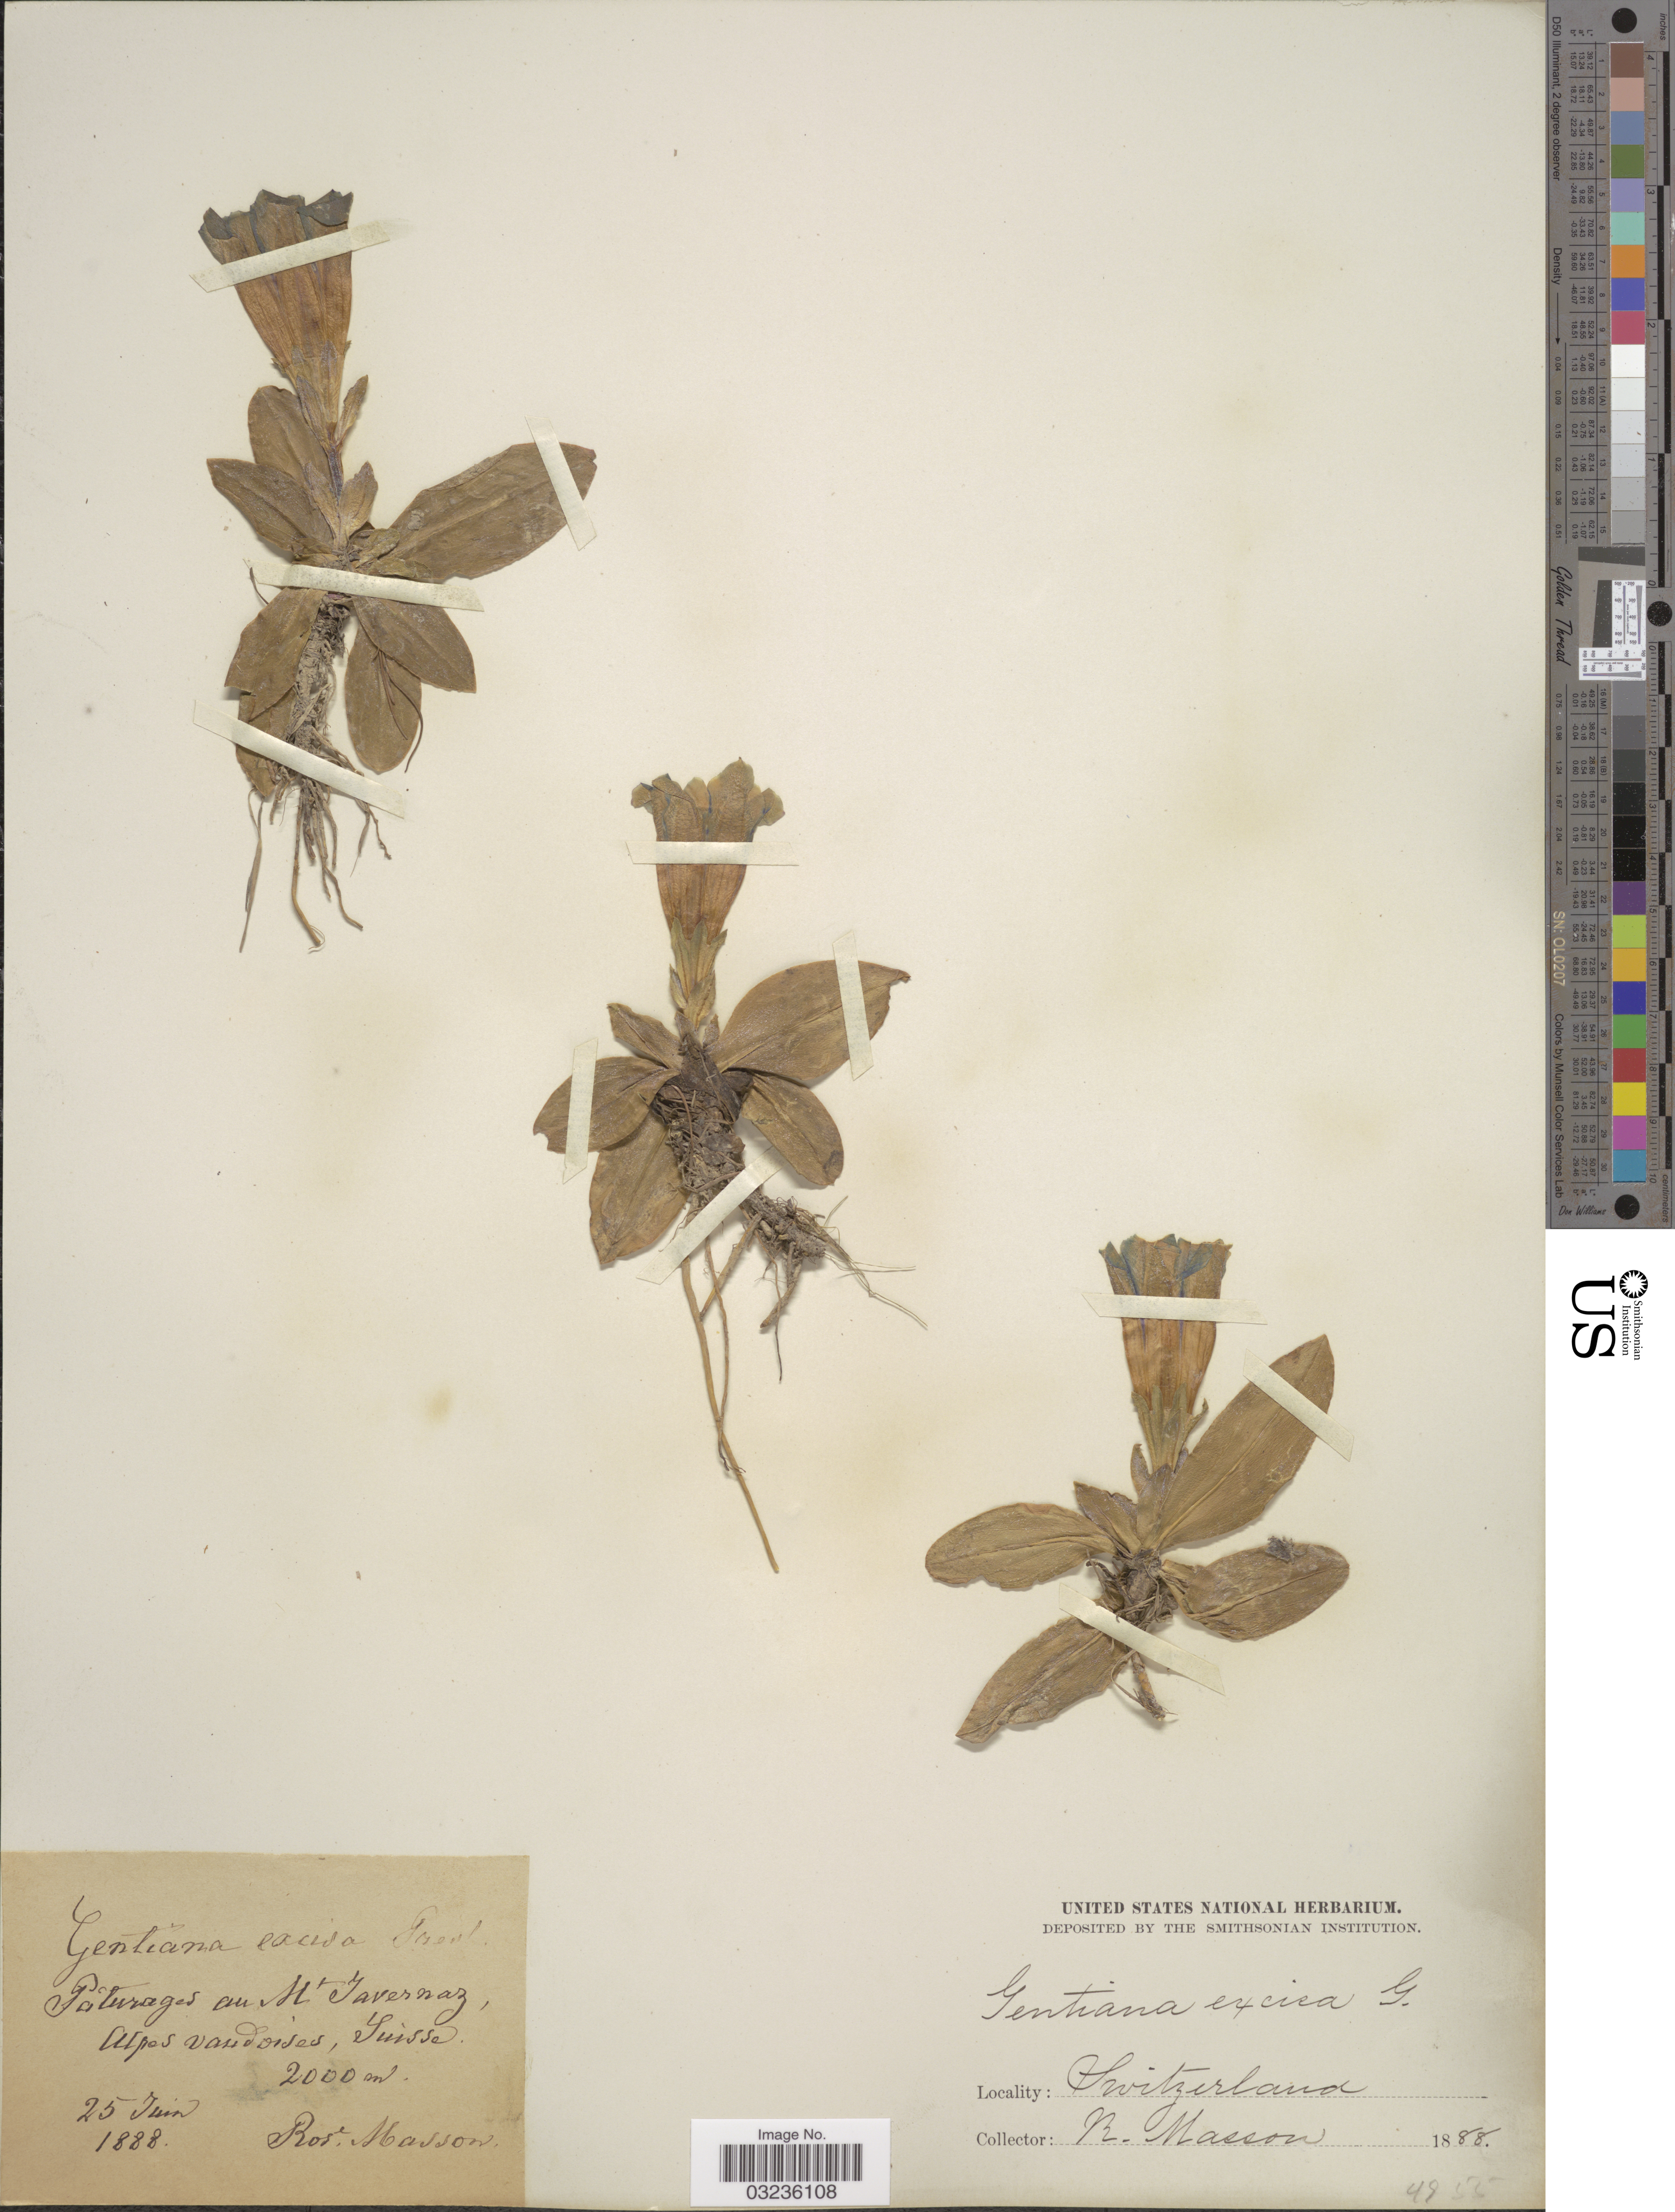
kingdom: Plantae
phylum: Tracheophyta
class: Magnoliopsida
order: Gentianales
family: Gentianaceae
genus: Gentiana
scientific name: Gentiana excisa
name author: C. Presl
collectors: R. Masson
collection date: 1888-06-25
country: Switzerland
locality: Paturages au Mt. Tavernaz, Alpes vandoises, Suisse.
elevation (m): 2000